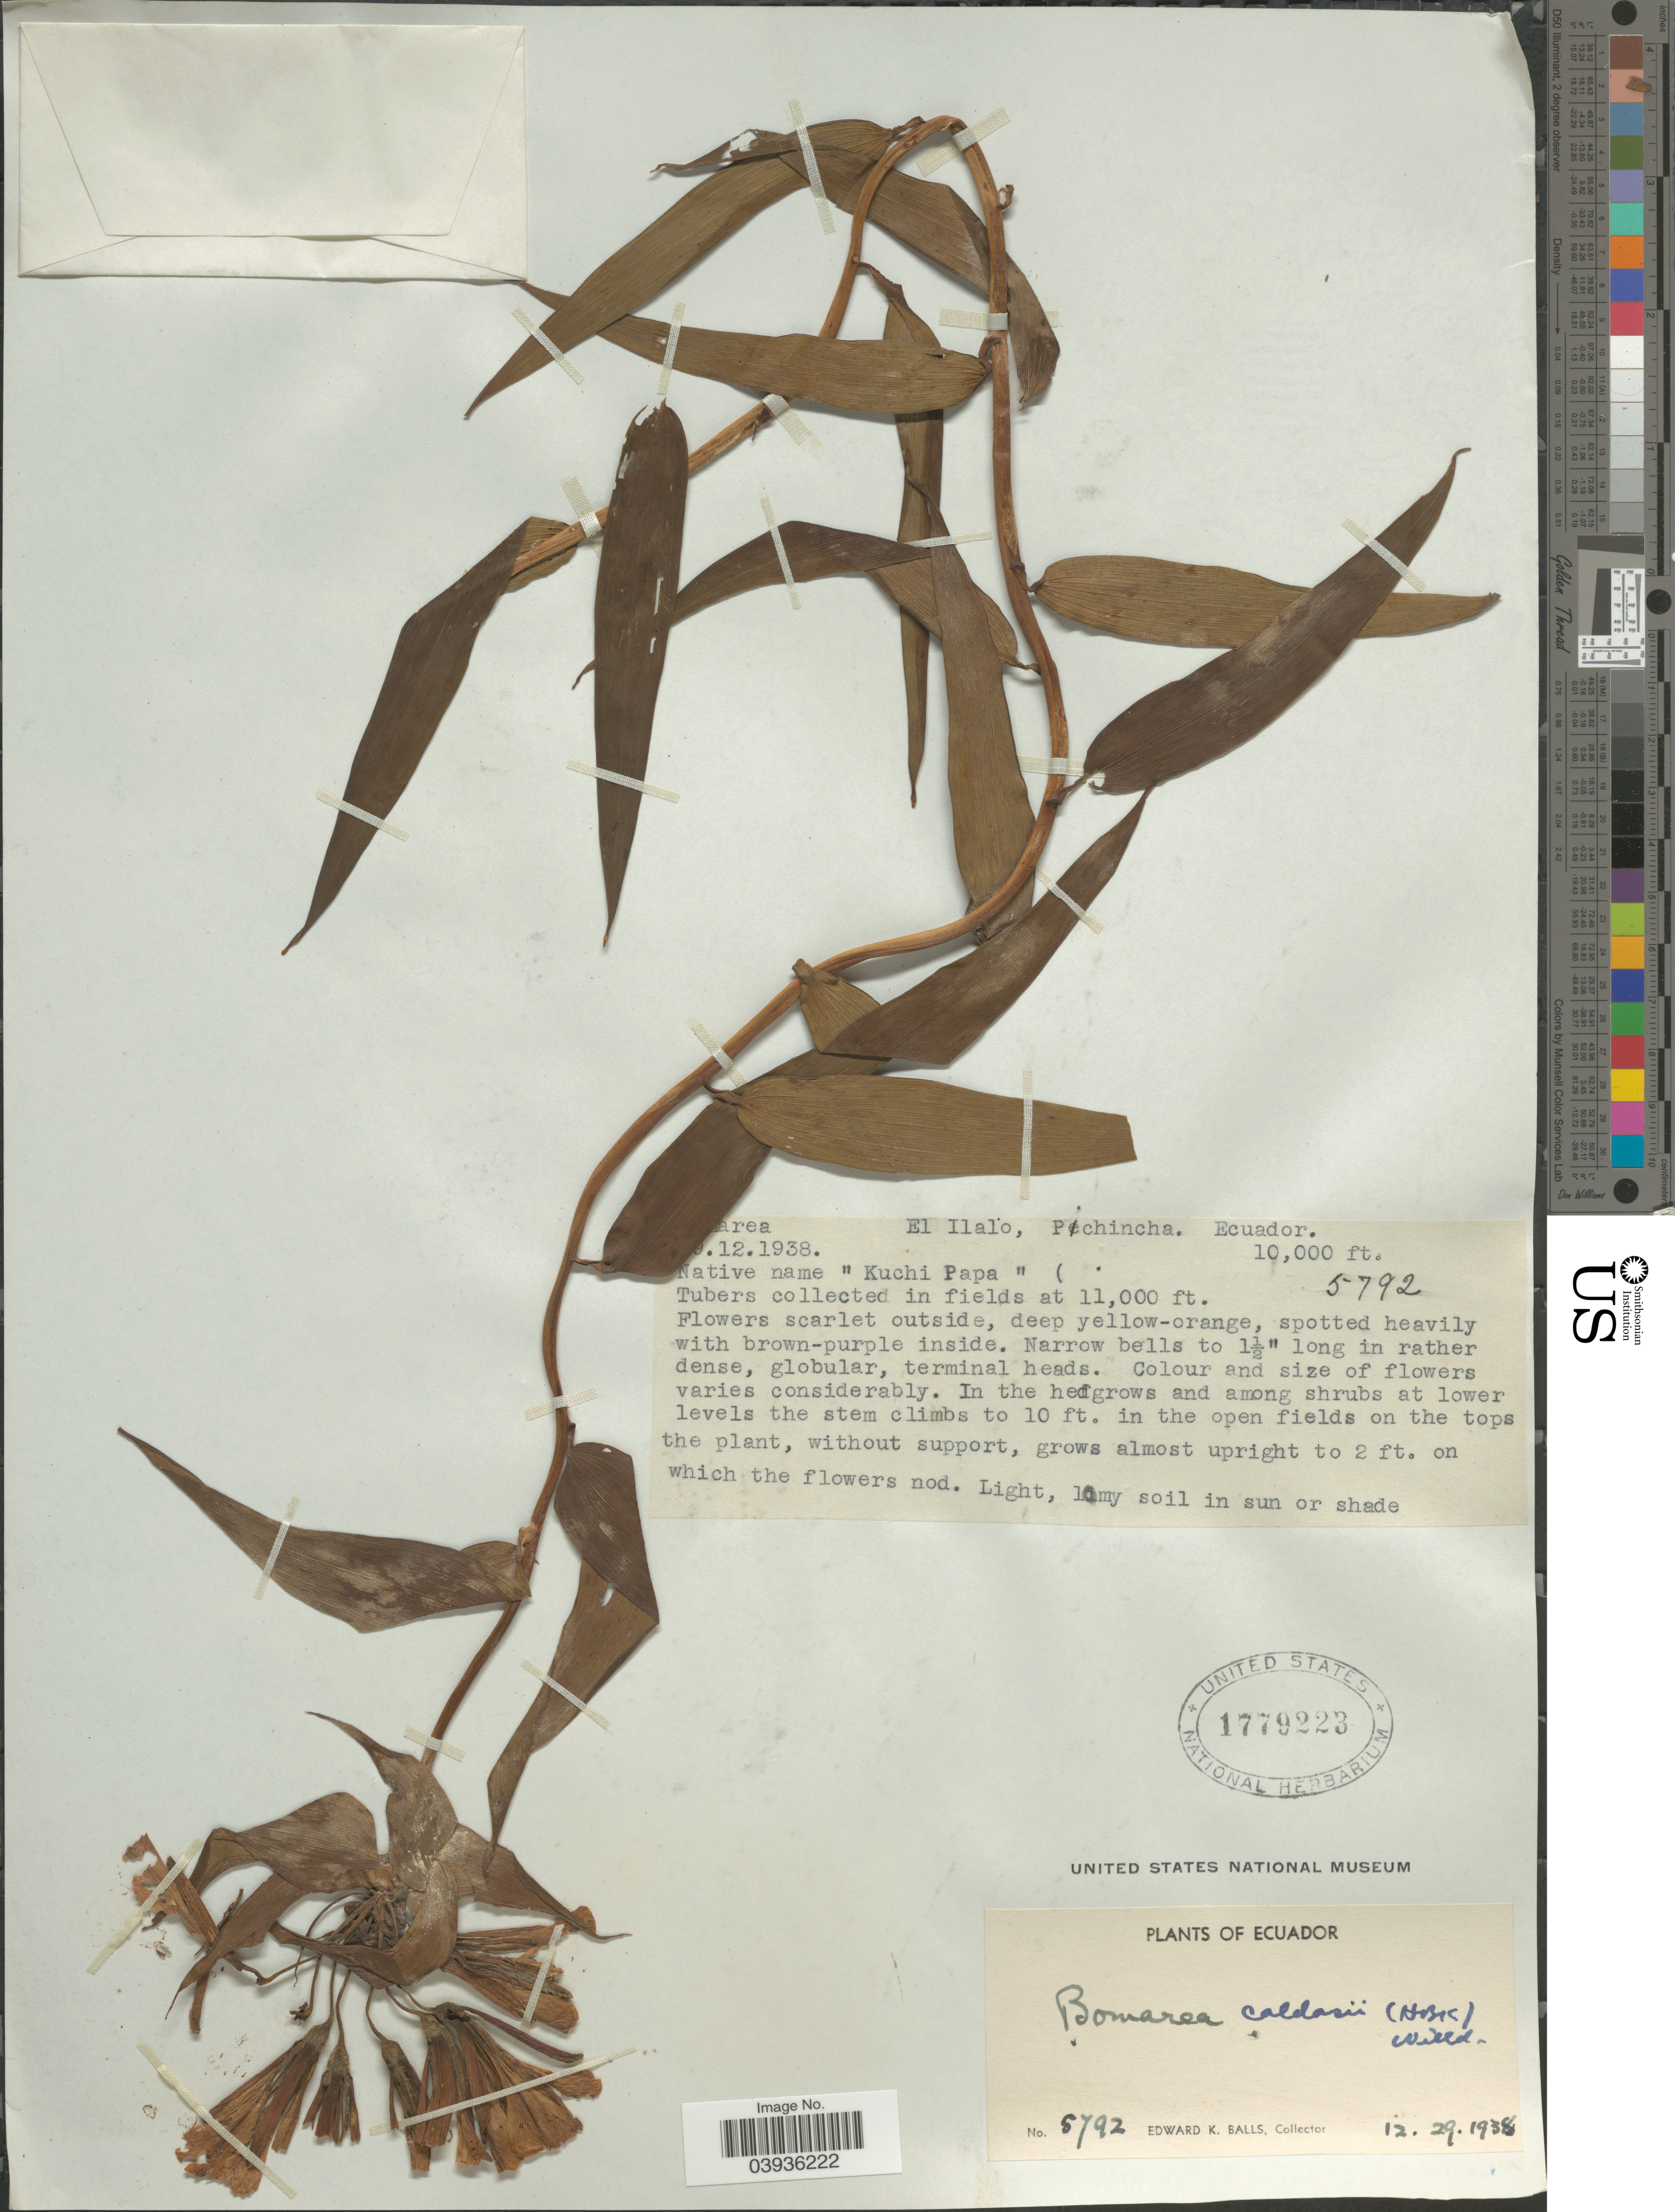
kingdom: Plantae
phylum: Tracheophyta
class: Liliopsida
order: Liliales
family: Alstroemeriaceae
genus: Bomarea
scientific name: Bomarea caldasii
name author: (Kunth) Asch. & Graebener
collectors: E. K. Balls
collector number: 5792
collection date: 1938-12-29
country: Ecuador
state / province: Pichincha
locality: El Ilalo.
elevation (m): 3048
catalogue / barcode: US 1779223